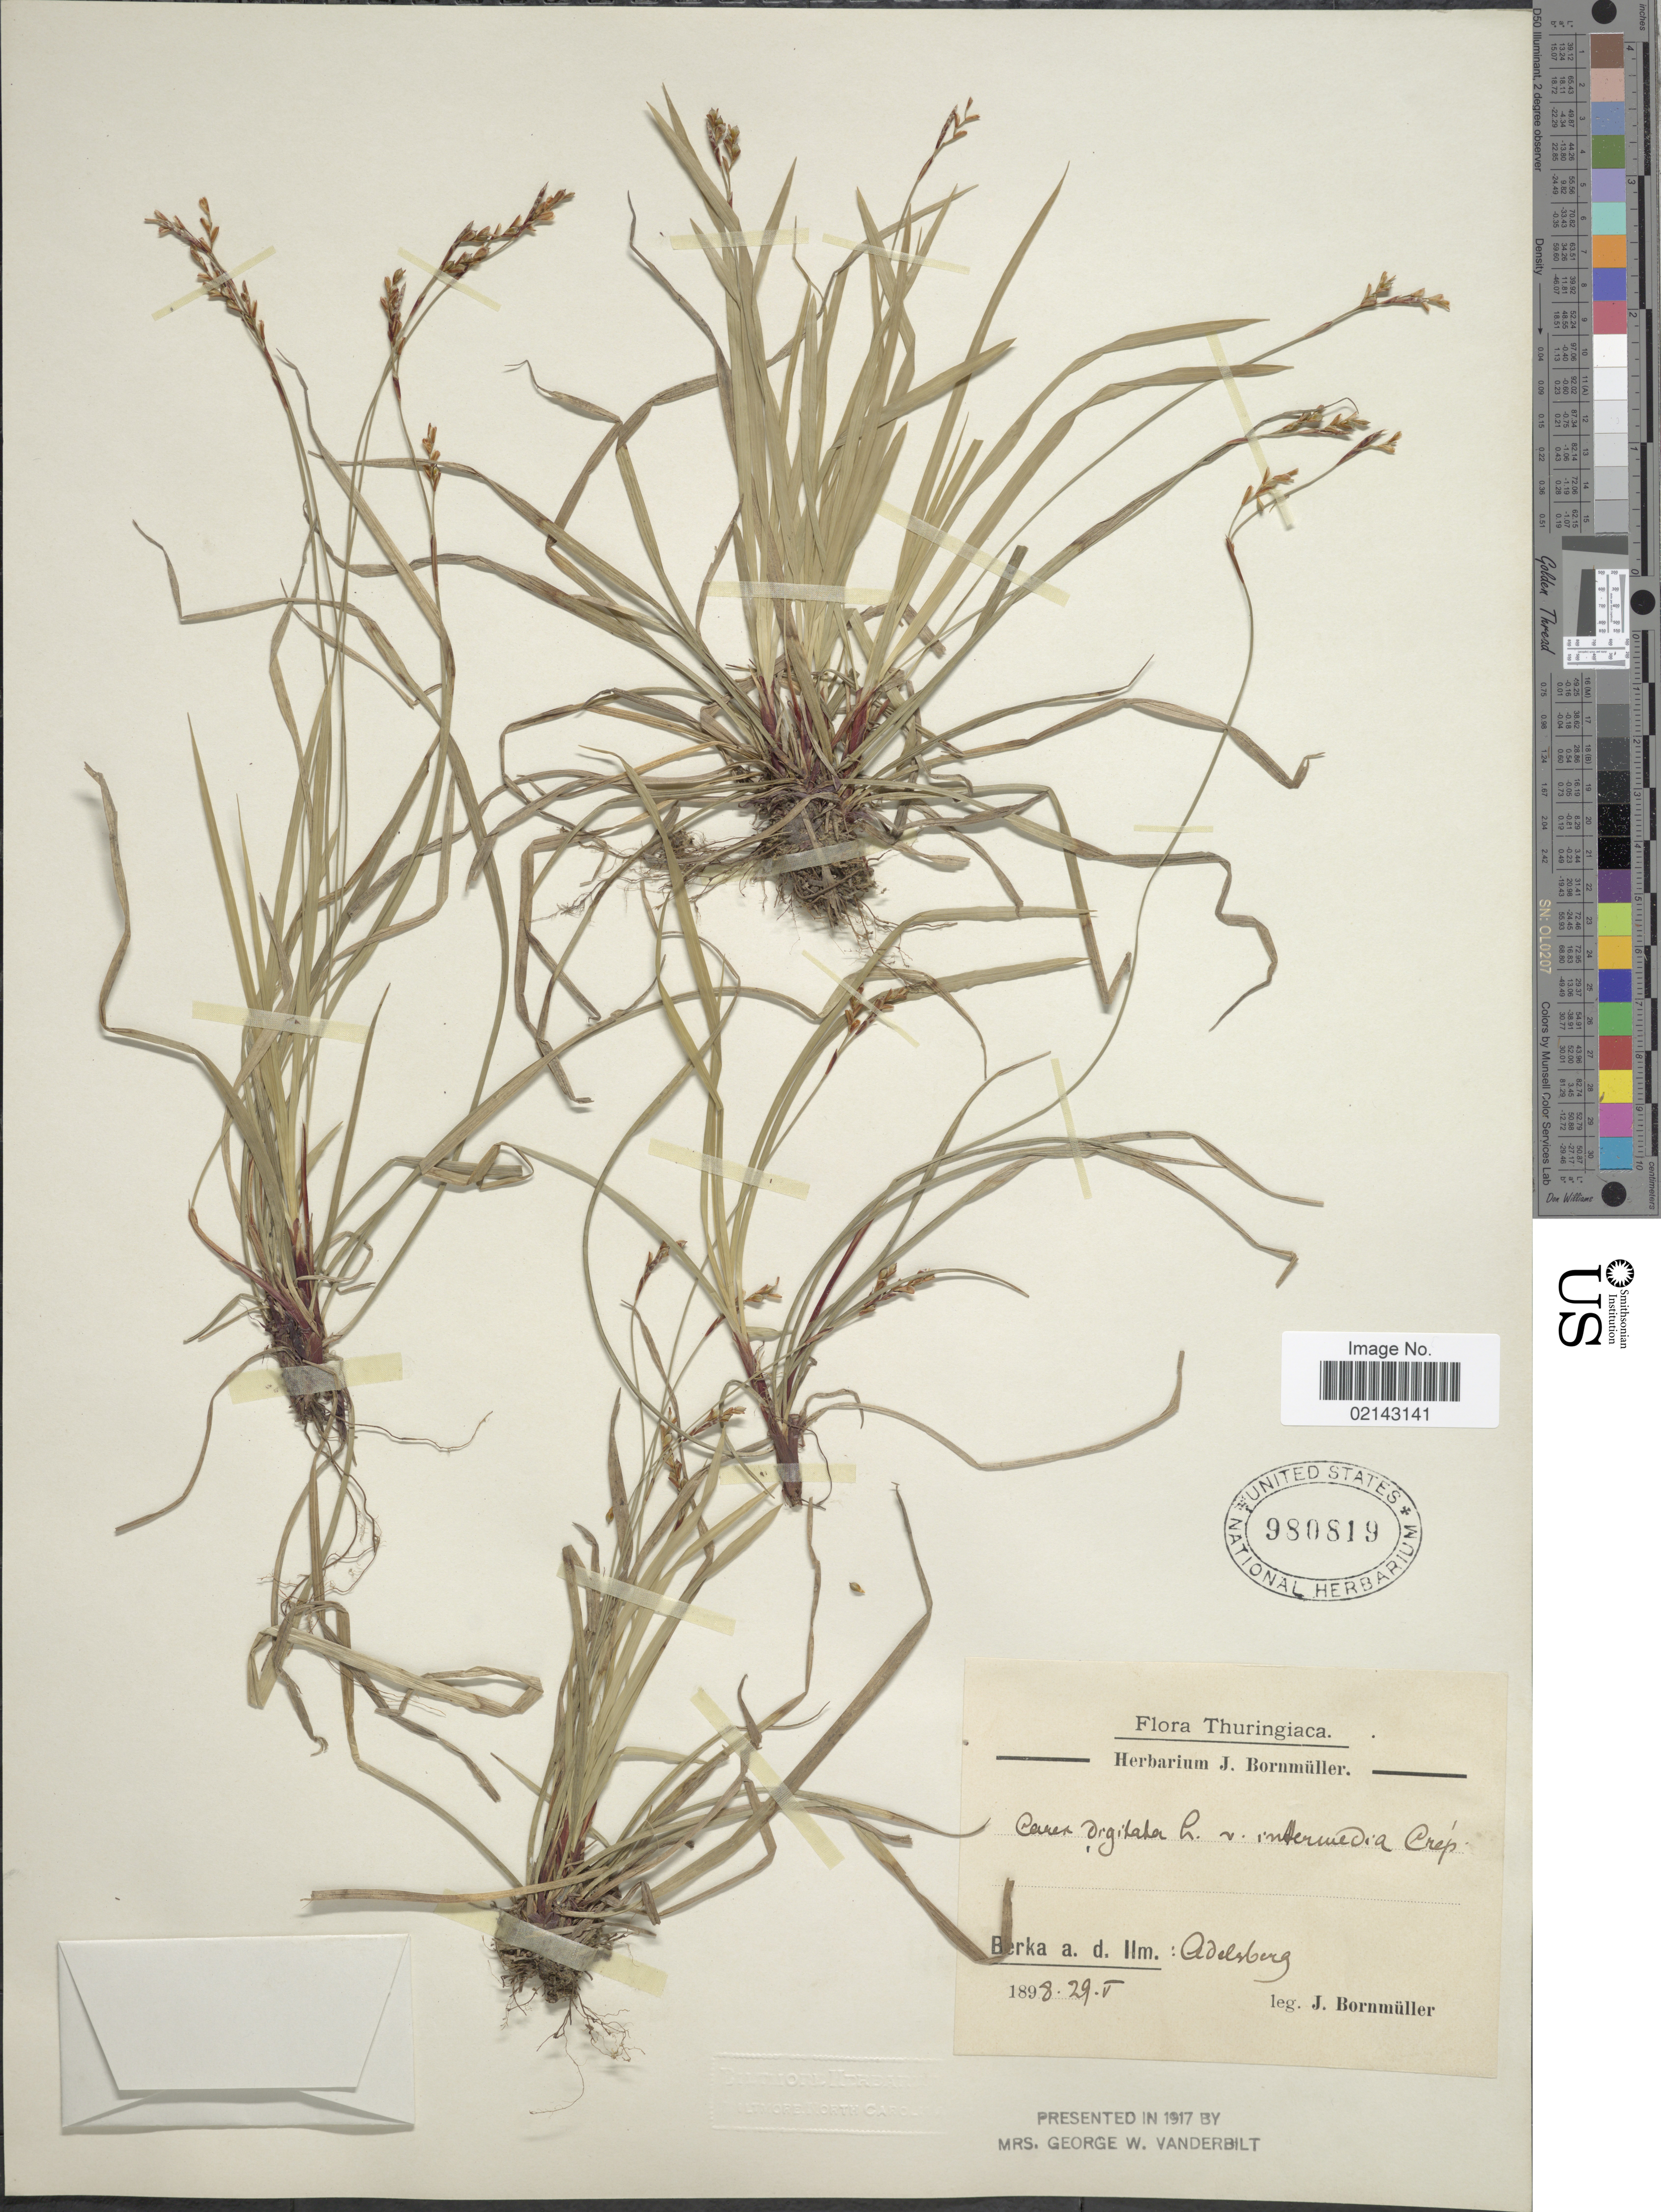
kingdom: Plantae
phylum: Tracheophyta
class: Liliopsida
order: Poales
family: Cyperaceae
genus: Carex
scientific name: Carex digitata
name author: L.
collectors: J. Bornmüller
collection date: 1898-05-29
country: Germany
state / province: Thuringia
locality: Thuringiaca. [illegible text]rka a. d. Ilm.: Adelsberg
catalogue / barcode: US 980819